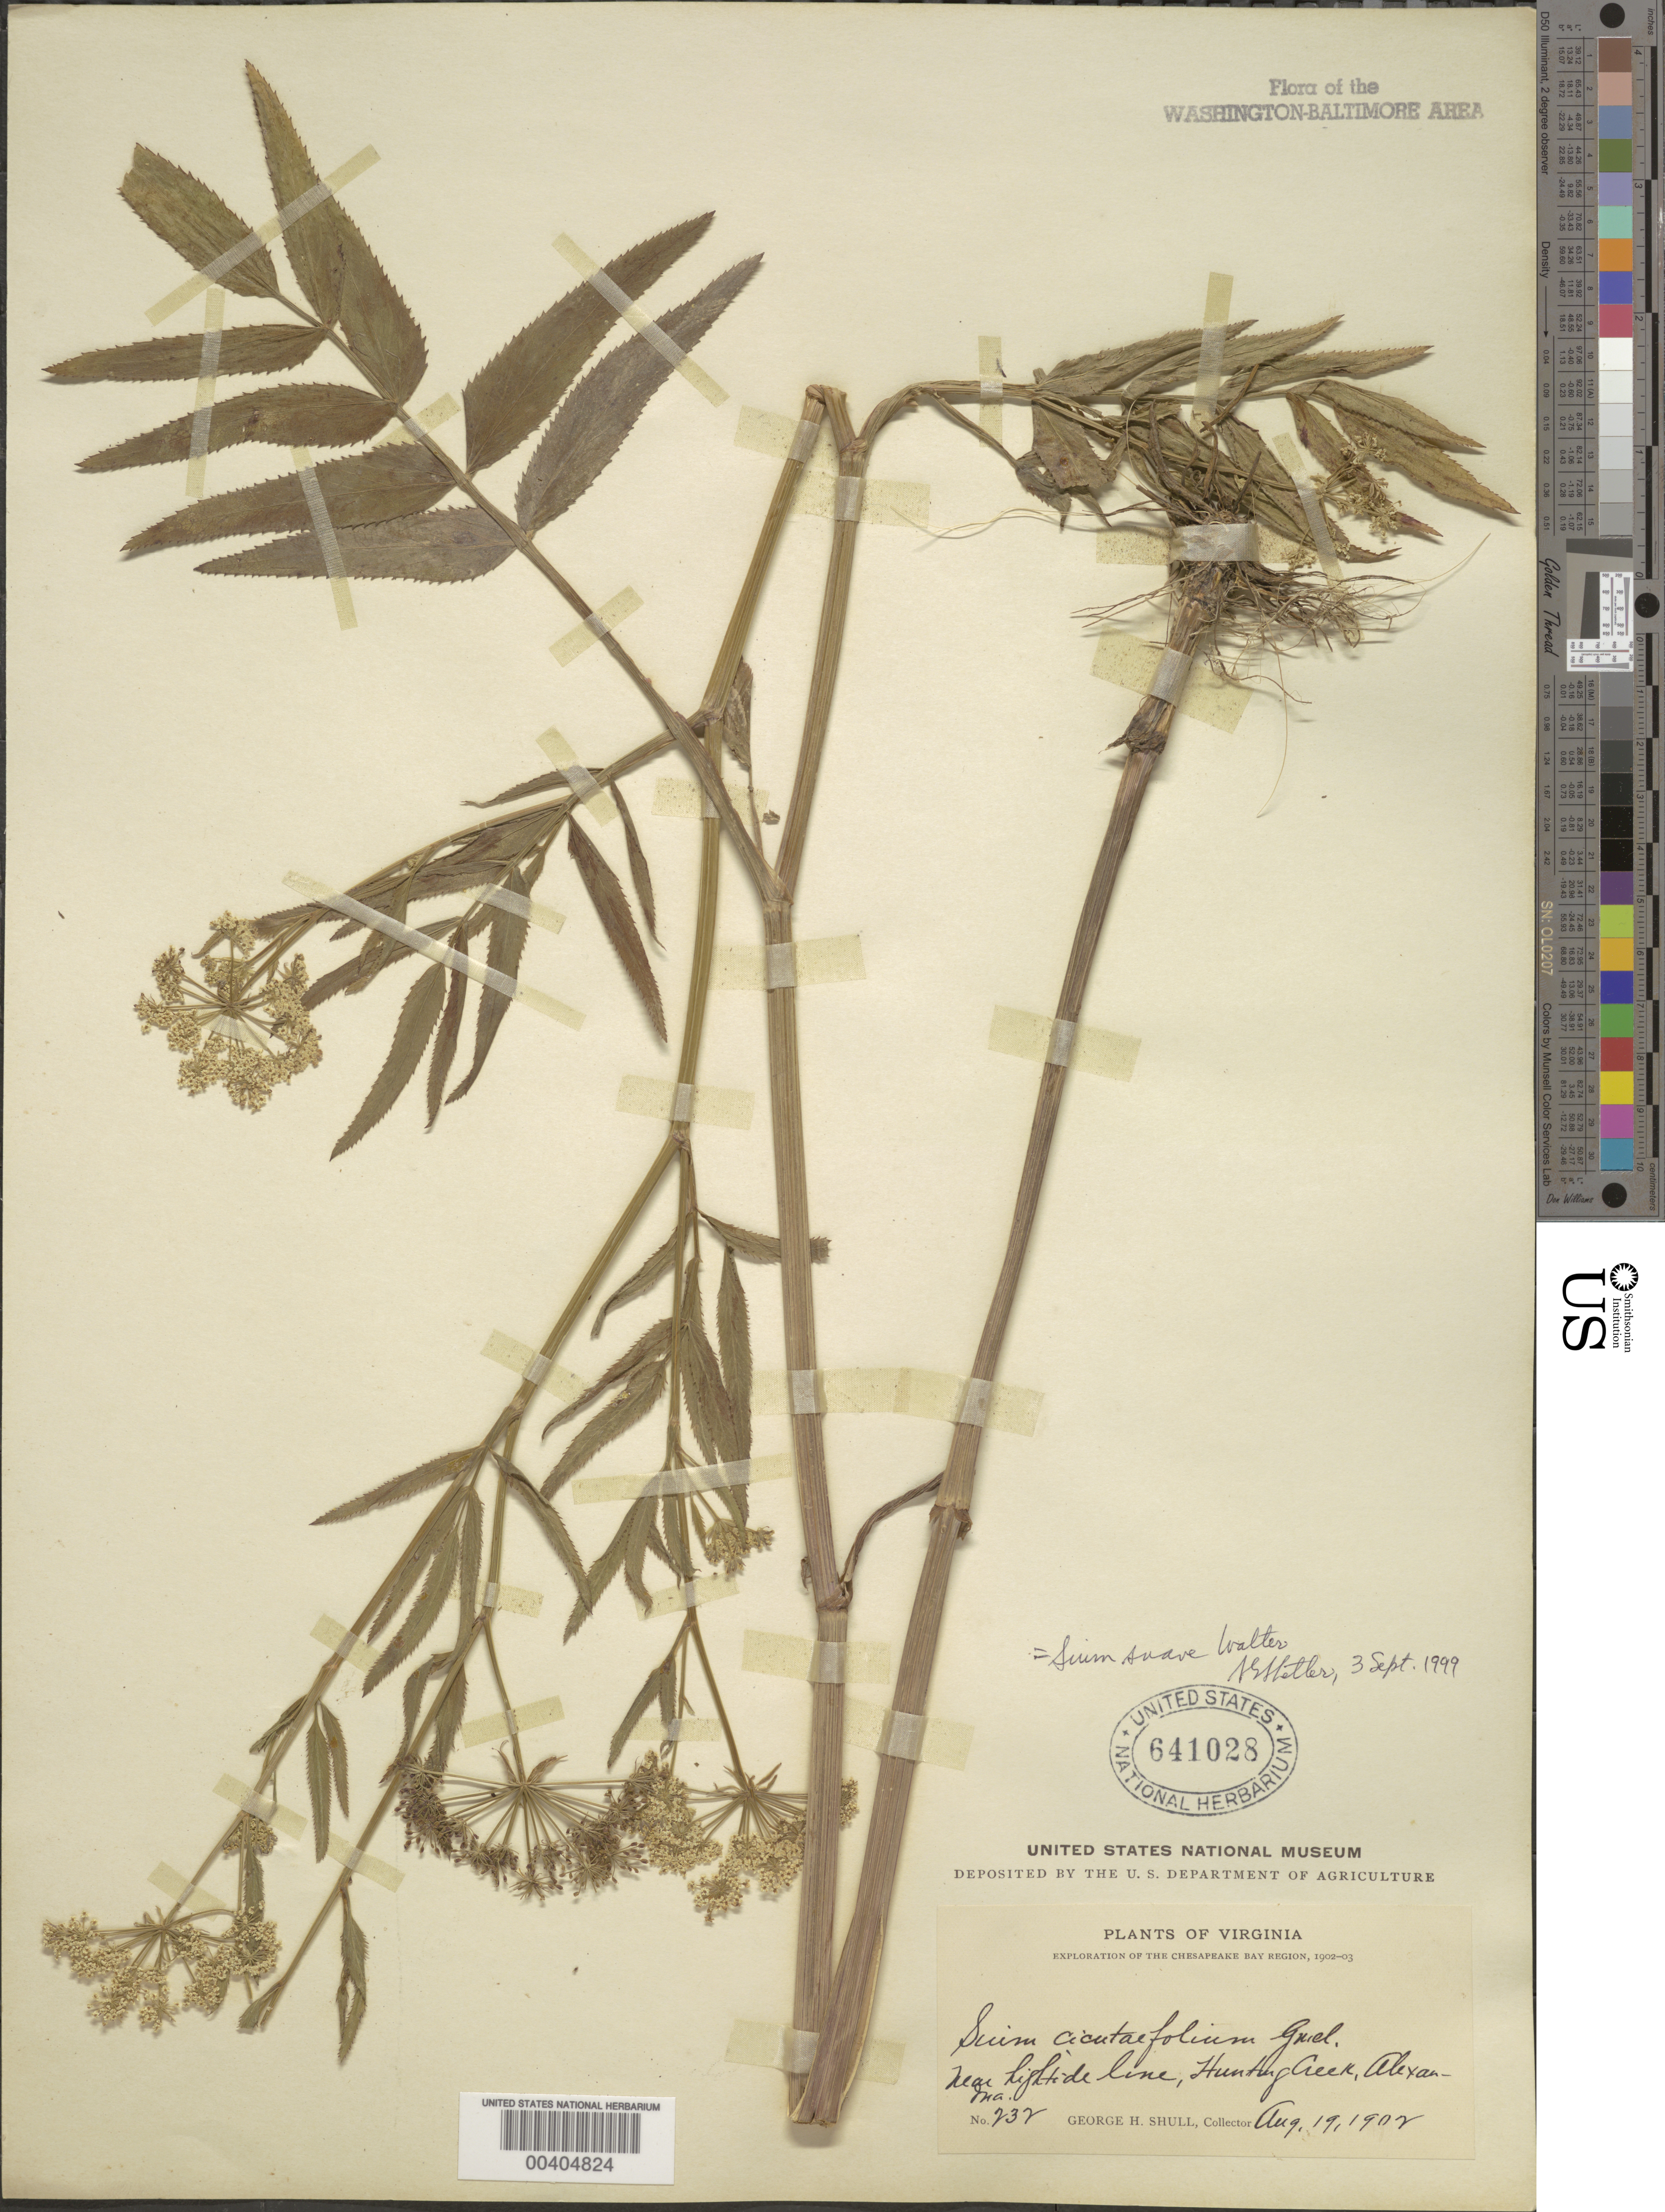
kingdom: Plantae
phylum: Tracheophyta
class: Magnoliopsida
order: Apiales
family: Apiaceae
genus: Sium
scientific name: Sium suave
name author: Walter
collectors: G. H. Shull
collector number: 232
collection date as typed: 19 Aug 1902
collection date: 1902-08-19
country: United States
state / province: Virginia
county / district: Fairfax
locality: Hunting Creek, Alexandria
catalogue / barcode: US 641028